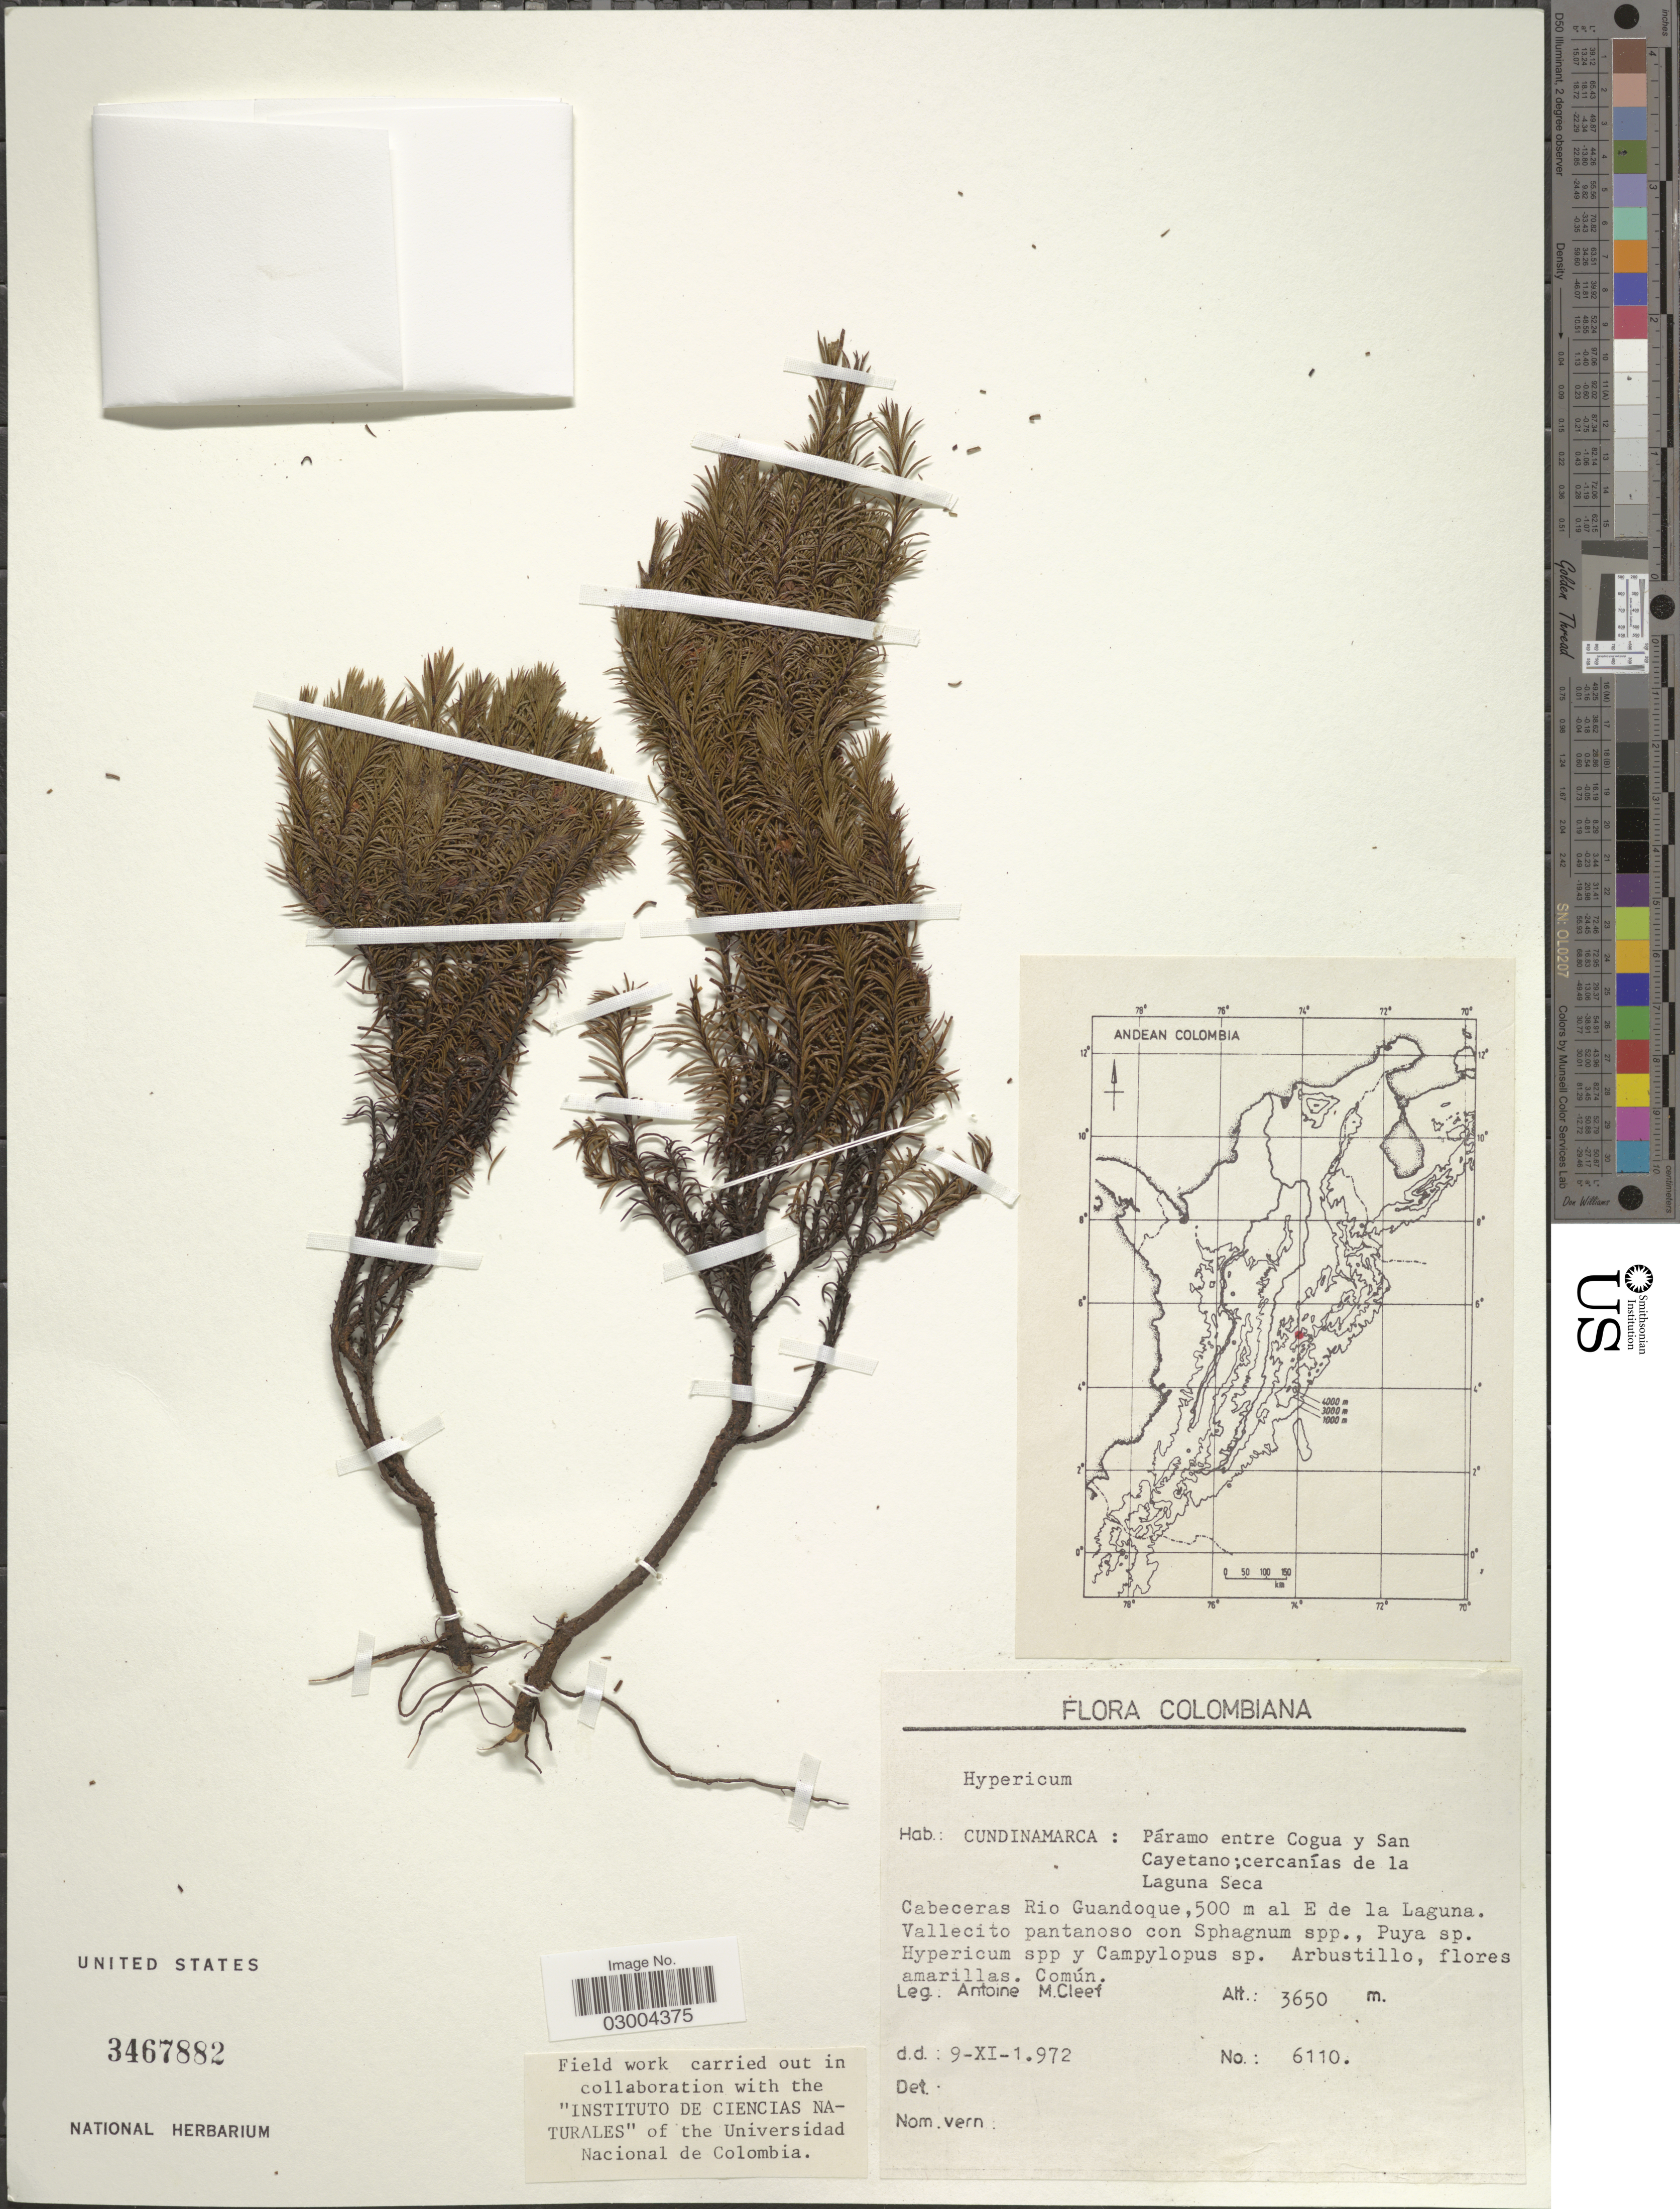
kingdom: Plantae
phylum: Tracheophyta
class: Magnoliopsida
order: Malpighiales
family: Hypericaceae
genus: Hypericum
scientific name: Hypericum sp.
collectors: A. M. Cleef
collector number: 6110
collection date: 1972-11-09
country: Colombia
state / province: Cundinamarca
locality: Páramo entre Cogua y San Cayetano; cercanías de la Laguna Seca. Cabeceras Rio Guandoque, 500 m al E de la Laguna.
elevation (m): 3650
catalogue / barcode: US 3467882